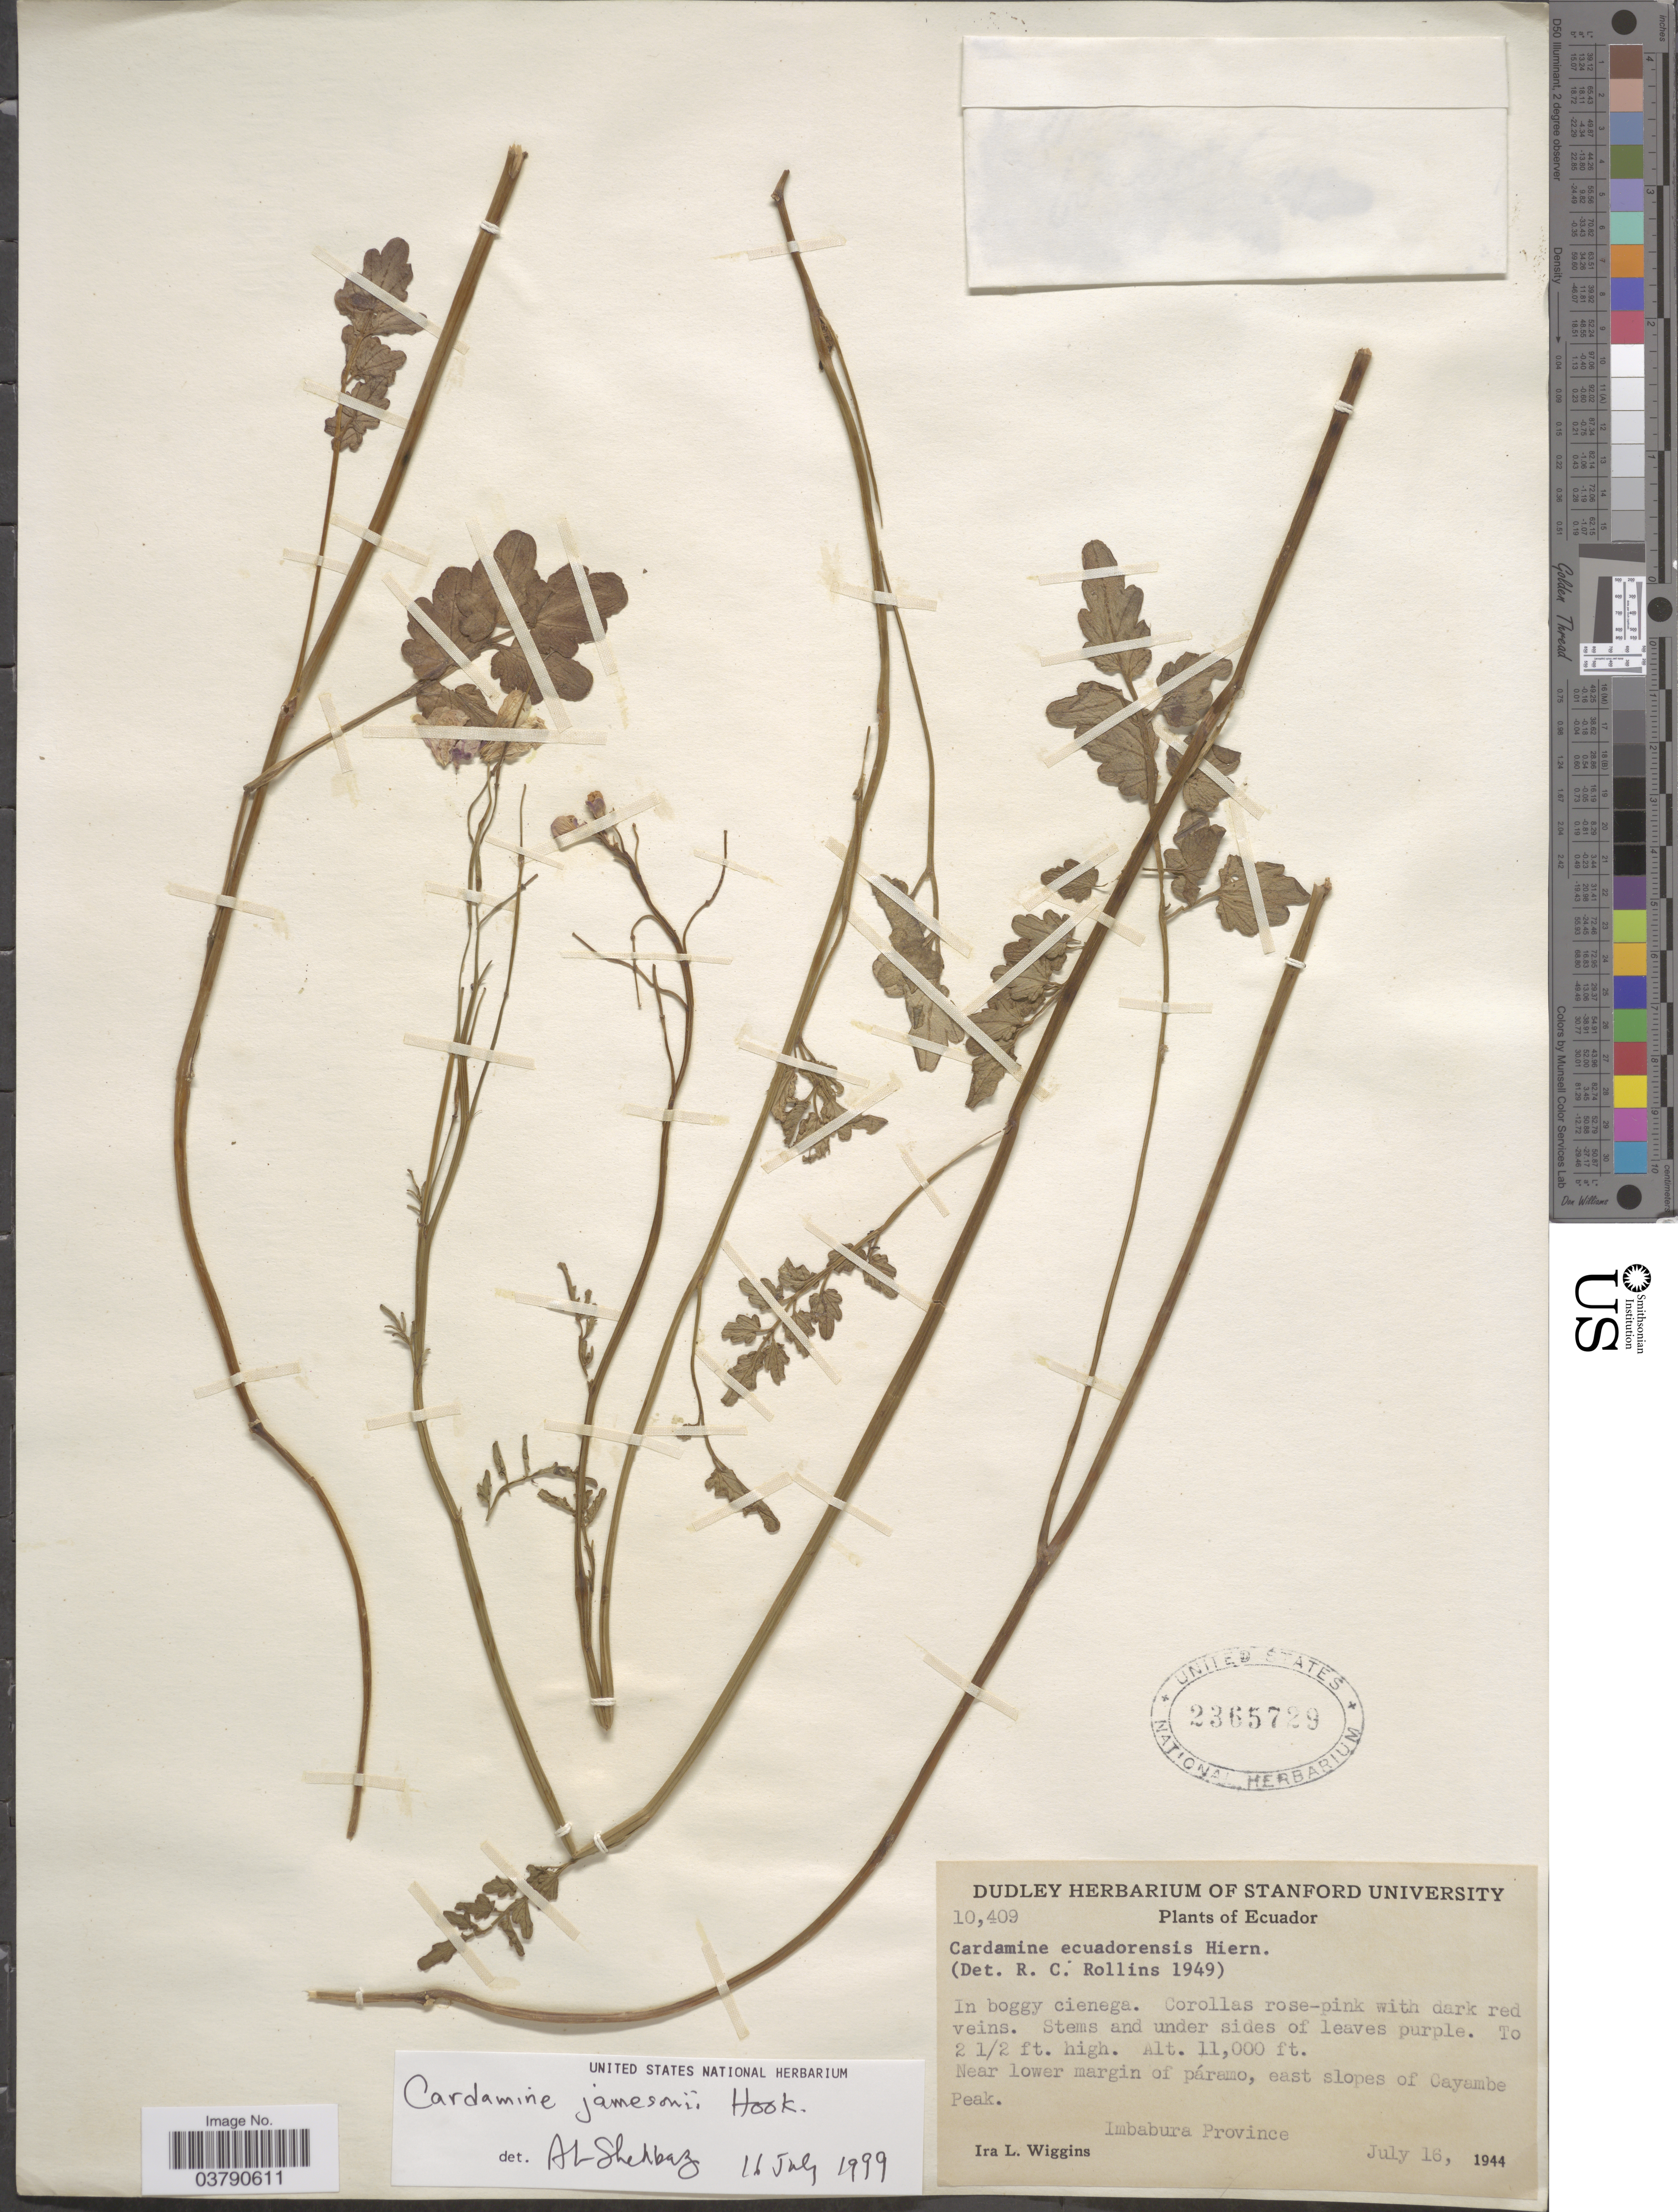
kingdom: Plantae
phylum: Tracheophyta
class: Magnoliopsida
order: Brassicales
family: Brassicaceae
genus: Cardamine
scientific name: Cardamine jamesonii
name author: Hook.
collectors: I. L. Wiggins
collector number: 10409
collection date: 1944-07-16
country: Ecuador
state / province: Imbabura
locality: Near lower margin of páramo, east slopes of Cayambe Peak.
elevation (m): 3353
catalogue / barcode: US 2365729